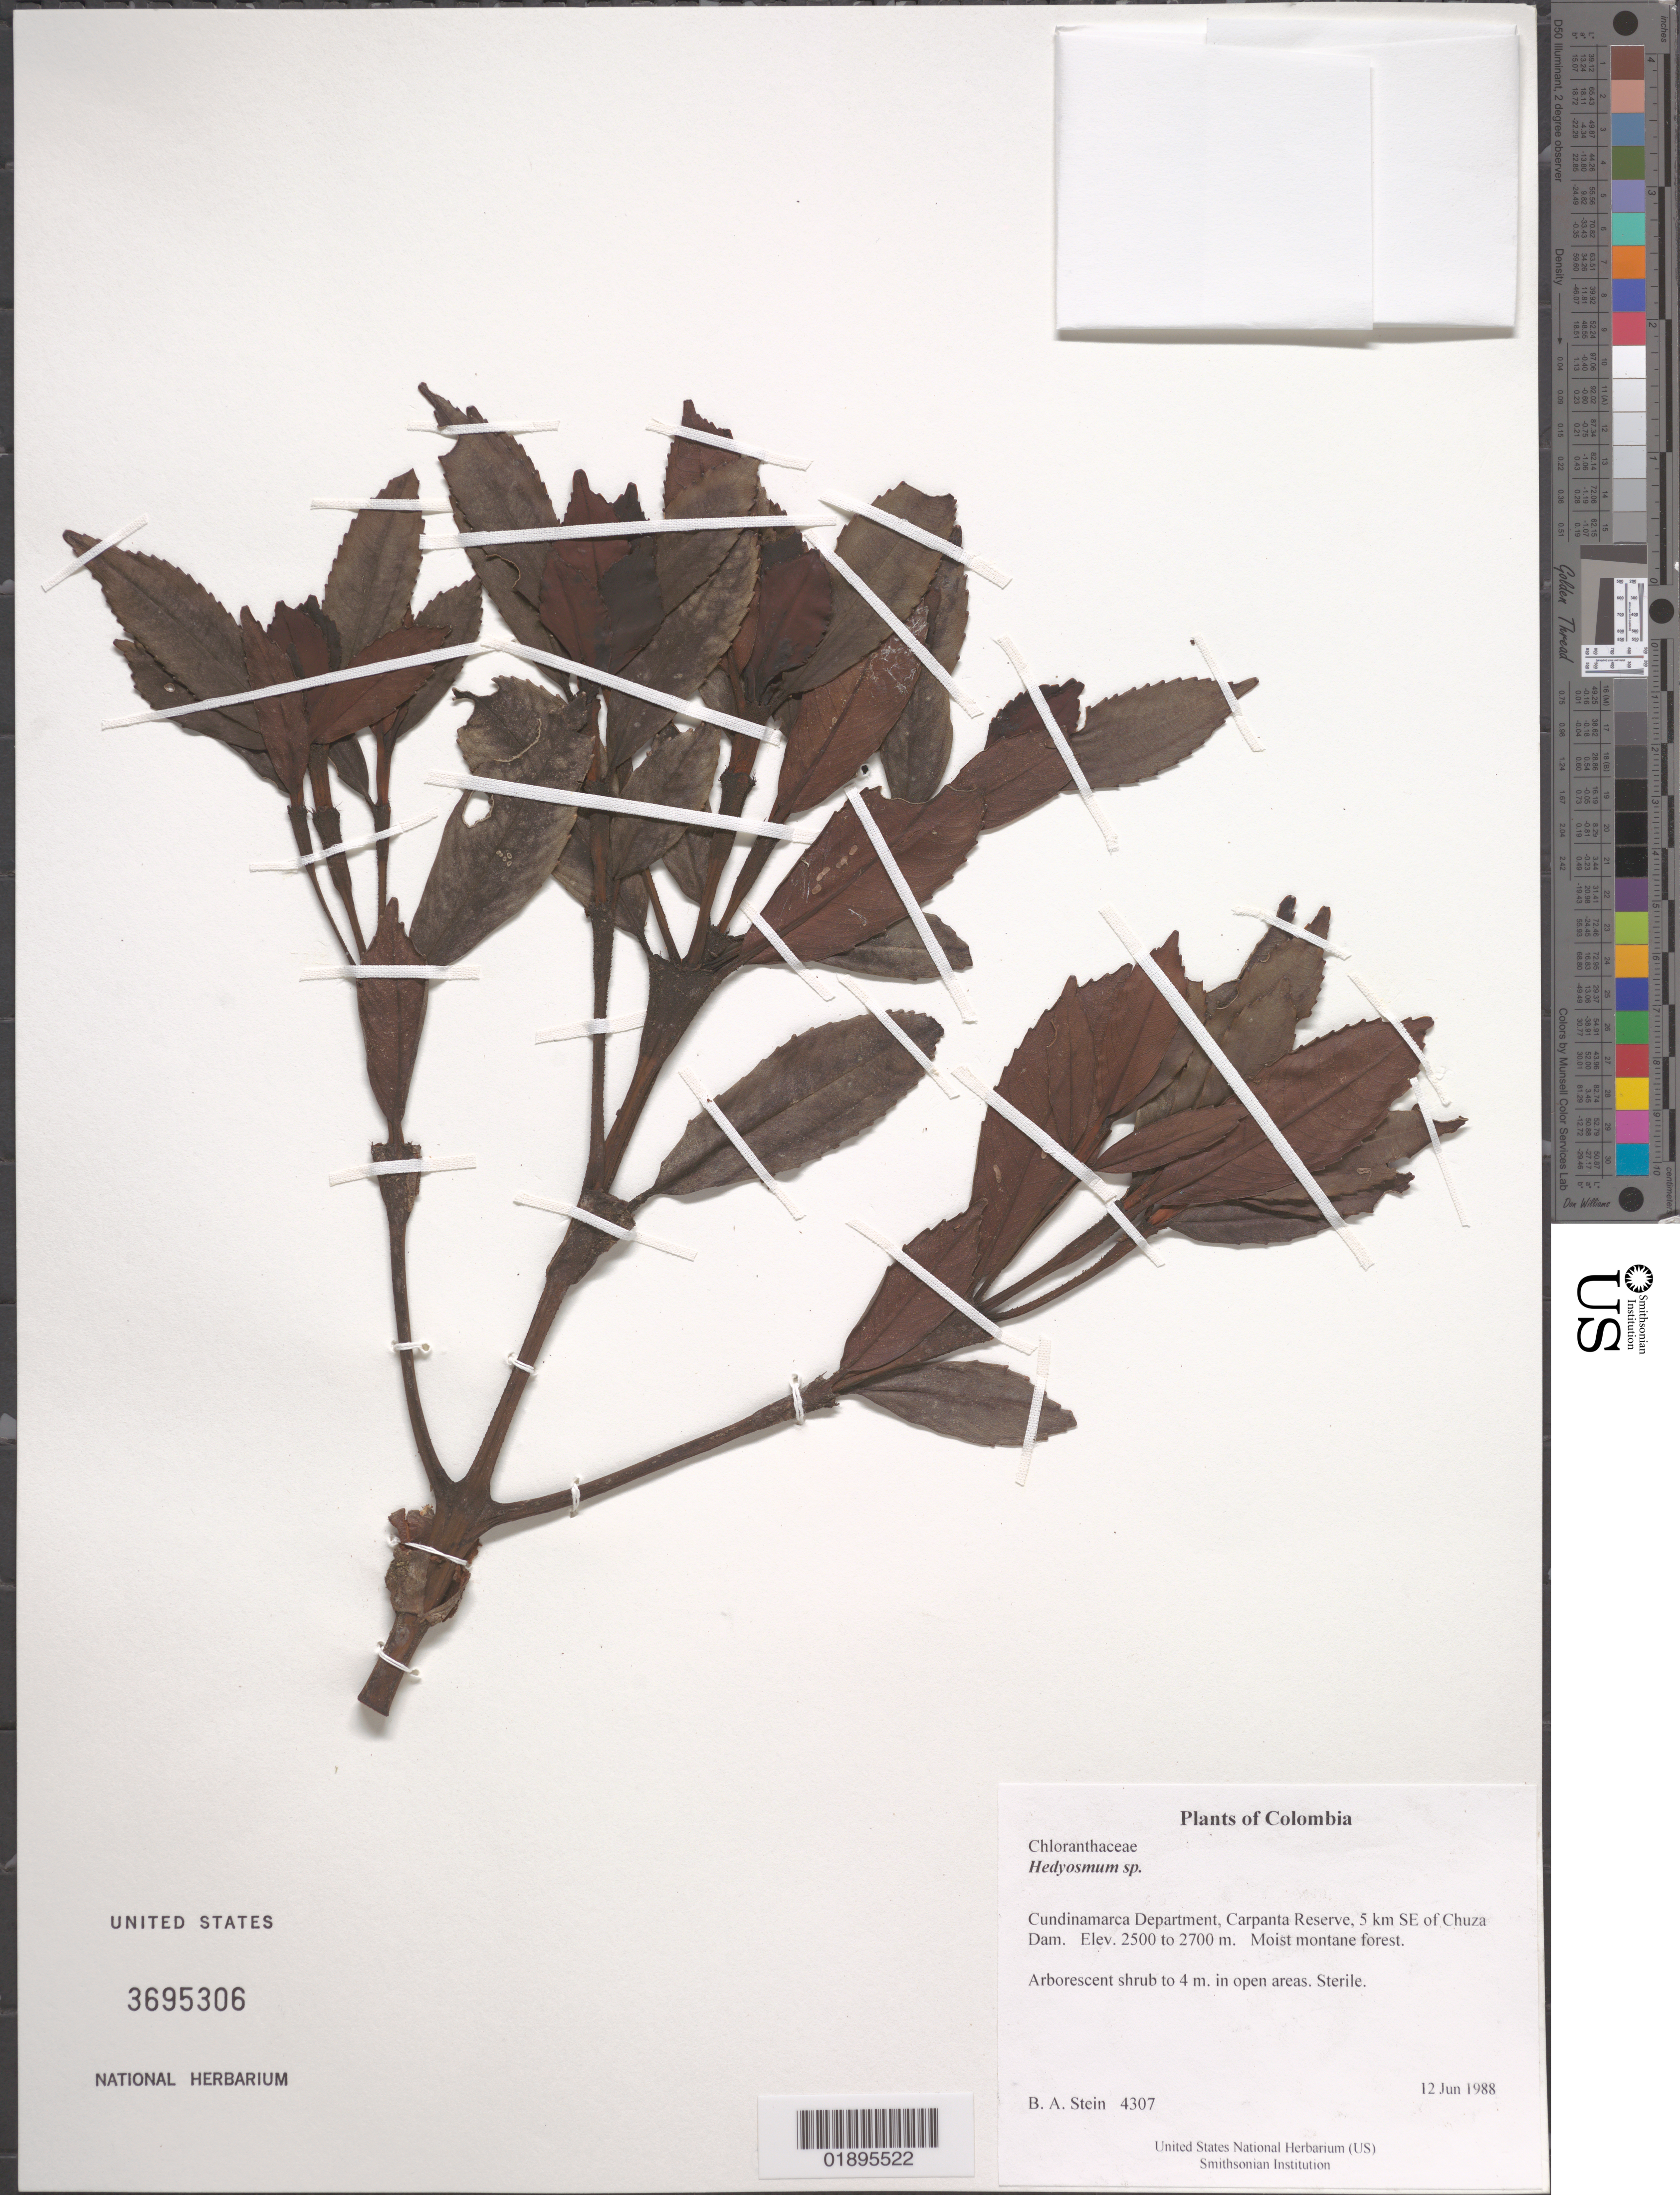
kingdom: Plantae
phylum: Tracheophyta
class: Magnoliopsida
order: Chloranthales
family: Chloranthaceae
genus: Hedyosmum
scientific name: Hedyosmum sp.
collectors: B. A. Stein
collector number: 4307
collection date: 1988-06-12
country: Colombia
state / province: Cundinamarca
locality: Carpanta Reserve, 5 km SE of Chuza Dam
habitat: Open areas in moist montane forest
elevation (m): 2500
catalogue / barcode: US 3695306